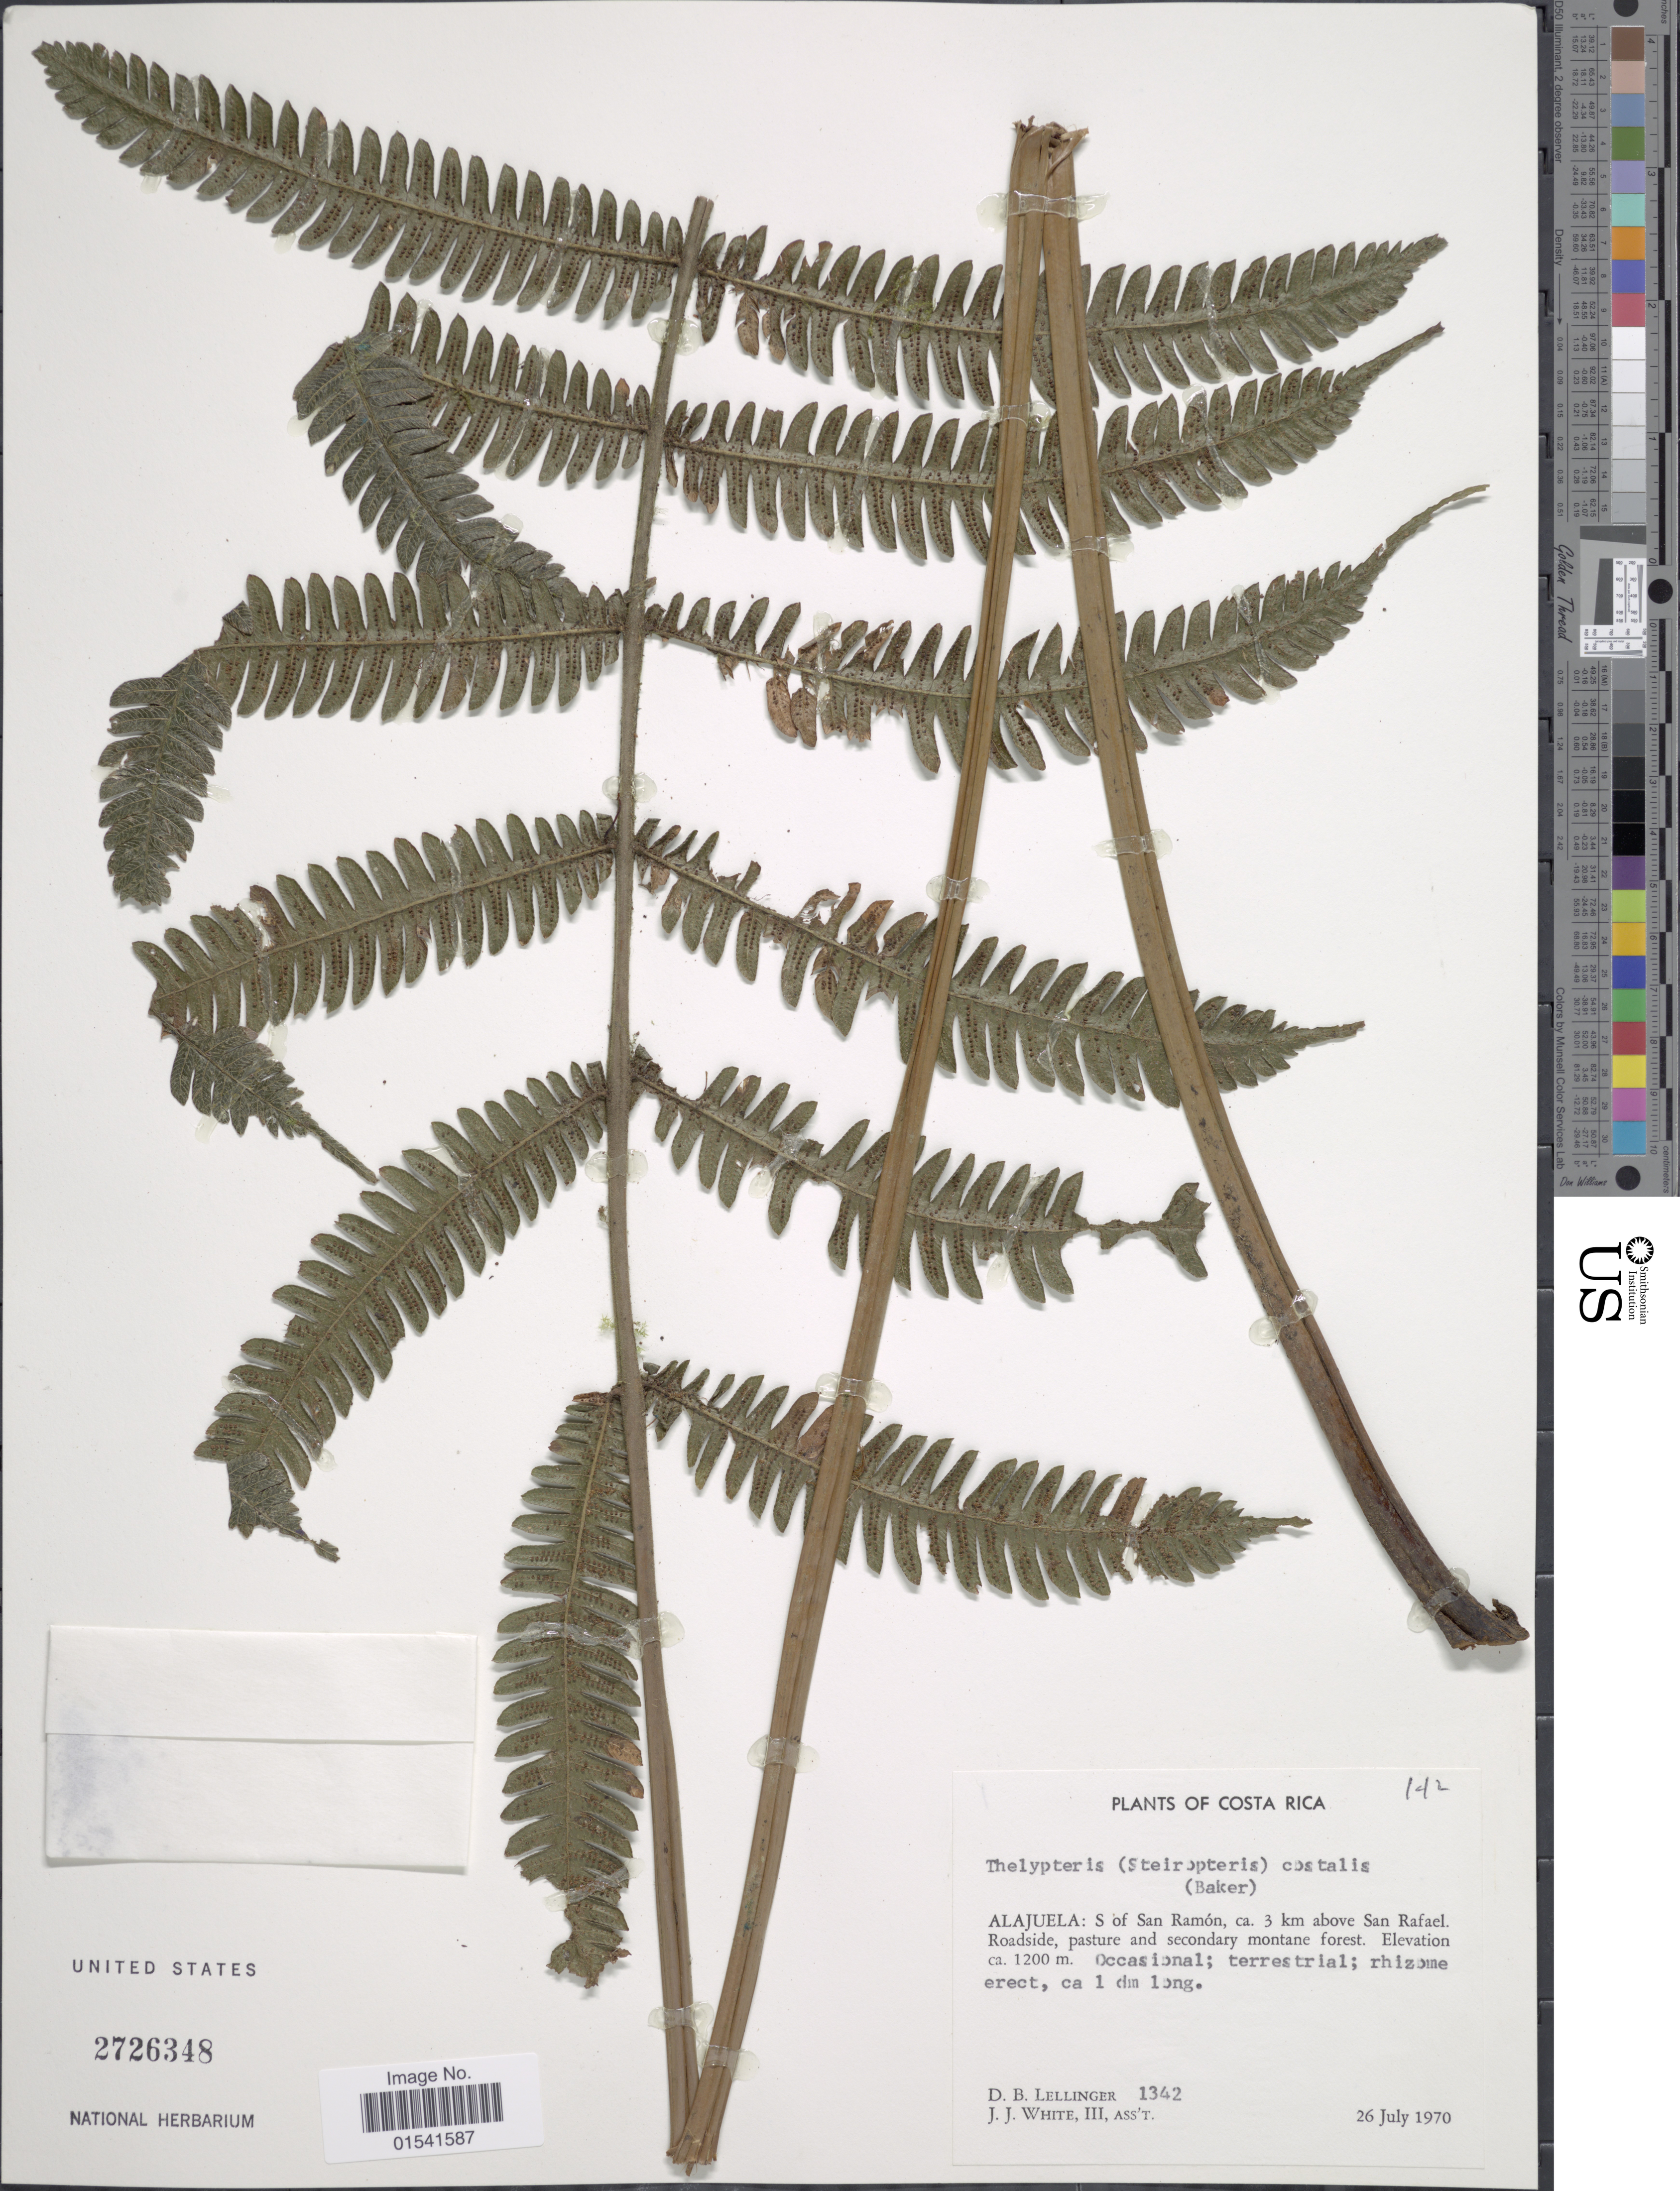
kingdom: Plantae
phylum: Tracheophyta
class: Polypodiopsida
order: Polypodiales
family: Thelypteridaceae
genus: Steiropteris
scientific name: Steiropteris leprieurii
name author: (Hook. f.) Pic. Serm.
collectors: D. B. Lellinger & J. J. White III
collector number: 1342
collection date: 1970-07-26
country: Costa Rica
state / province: Alajuela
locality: S of San Ramón, ca. 3 km above San Rafael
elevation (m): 1200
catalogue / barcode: US 2726348